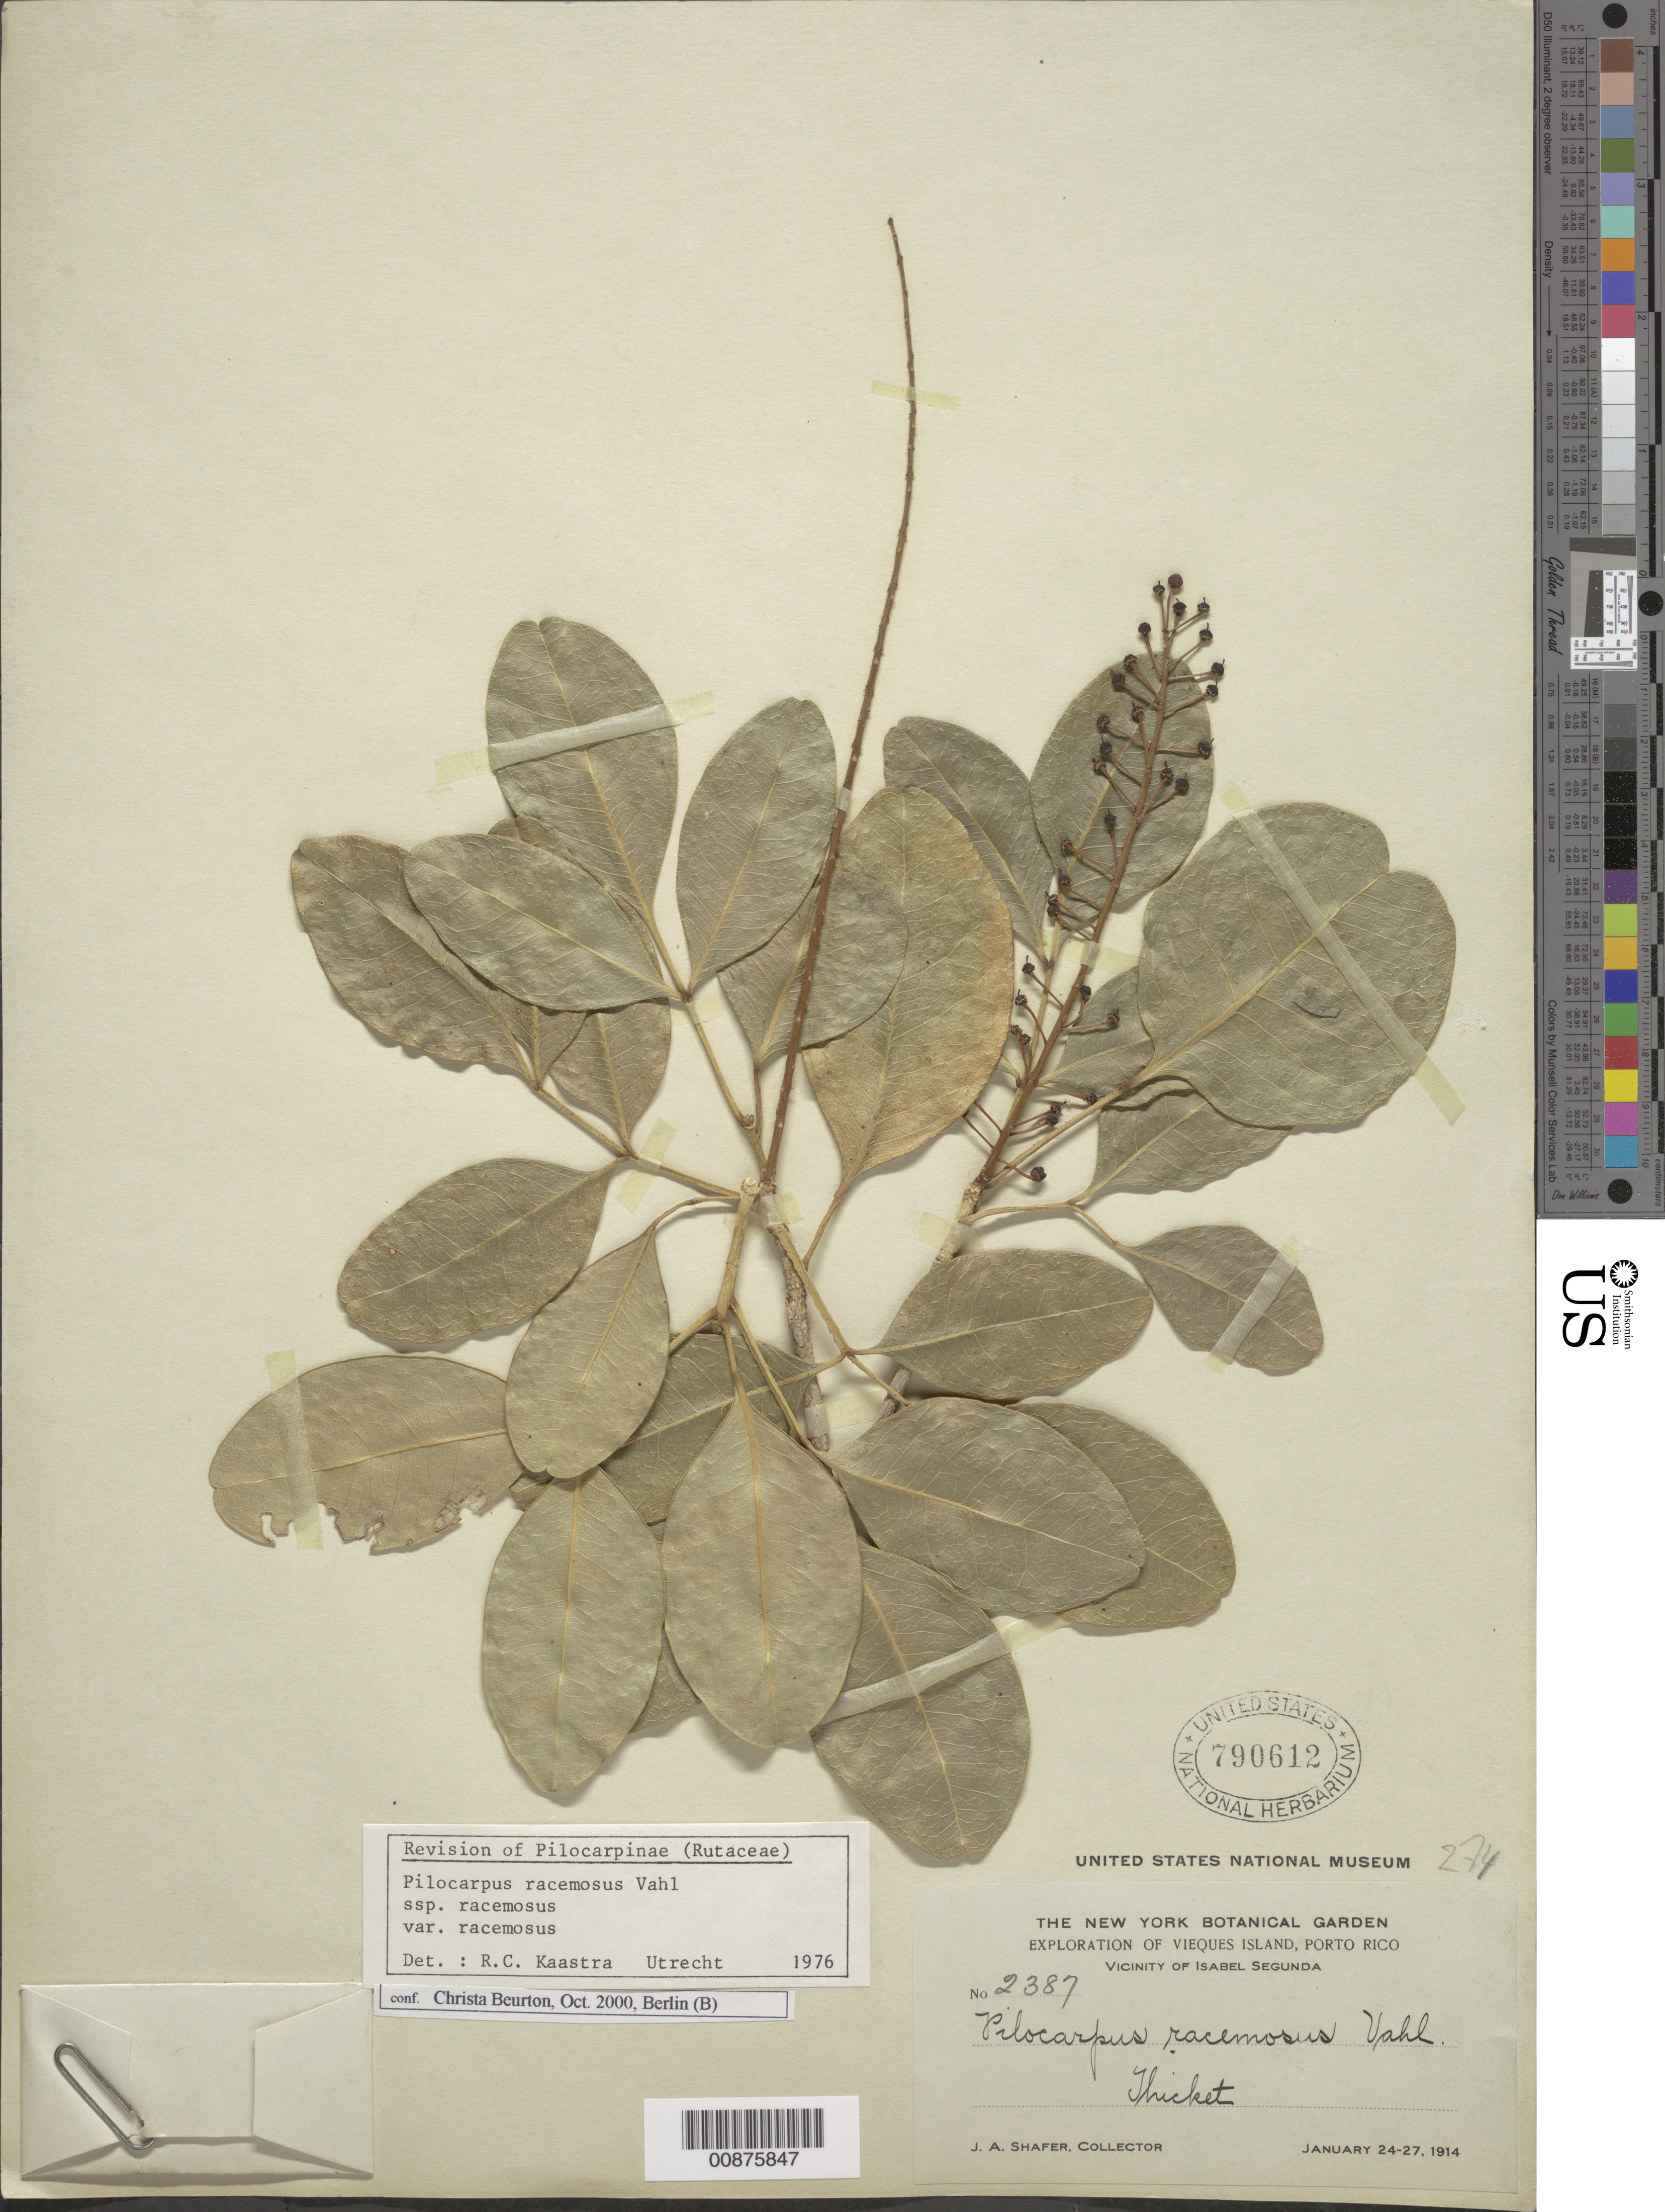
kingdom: Plantae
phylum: Tracheophyta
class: Magnoliopsida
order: Sapindales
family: Rutaceae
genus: Pilocarpus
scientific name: Pilocarpus racemosus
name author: Vahl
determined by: Beurton, C.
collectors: J. A. Shafer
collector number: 2387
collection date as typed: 24 Jan 1914 to 27 Jan 1914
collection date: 1914-01-24/1914-01-27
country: Puerto Rico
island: Vieques I.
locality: vicinity of Isabel Segunda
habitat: thicket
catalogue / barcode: US 790612